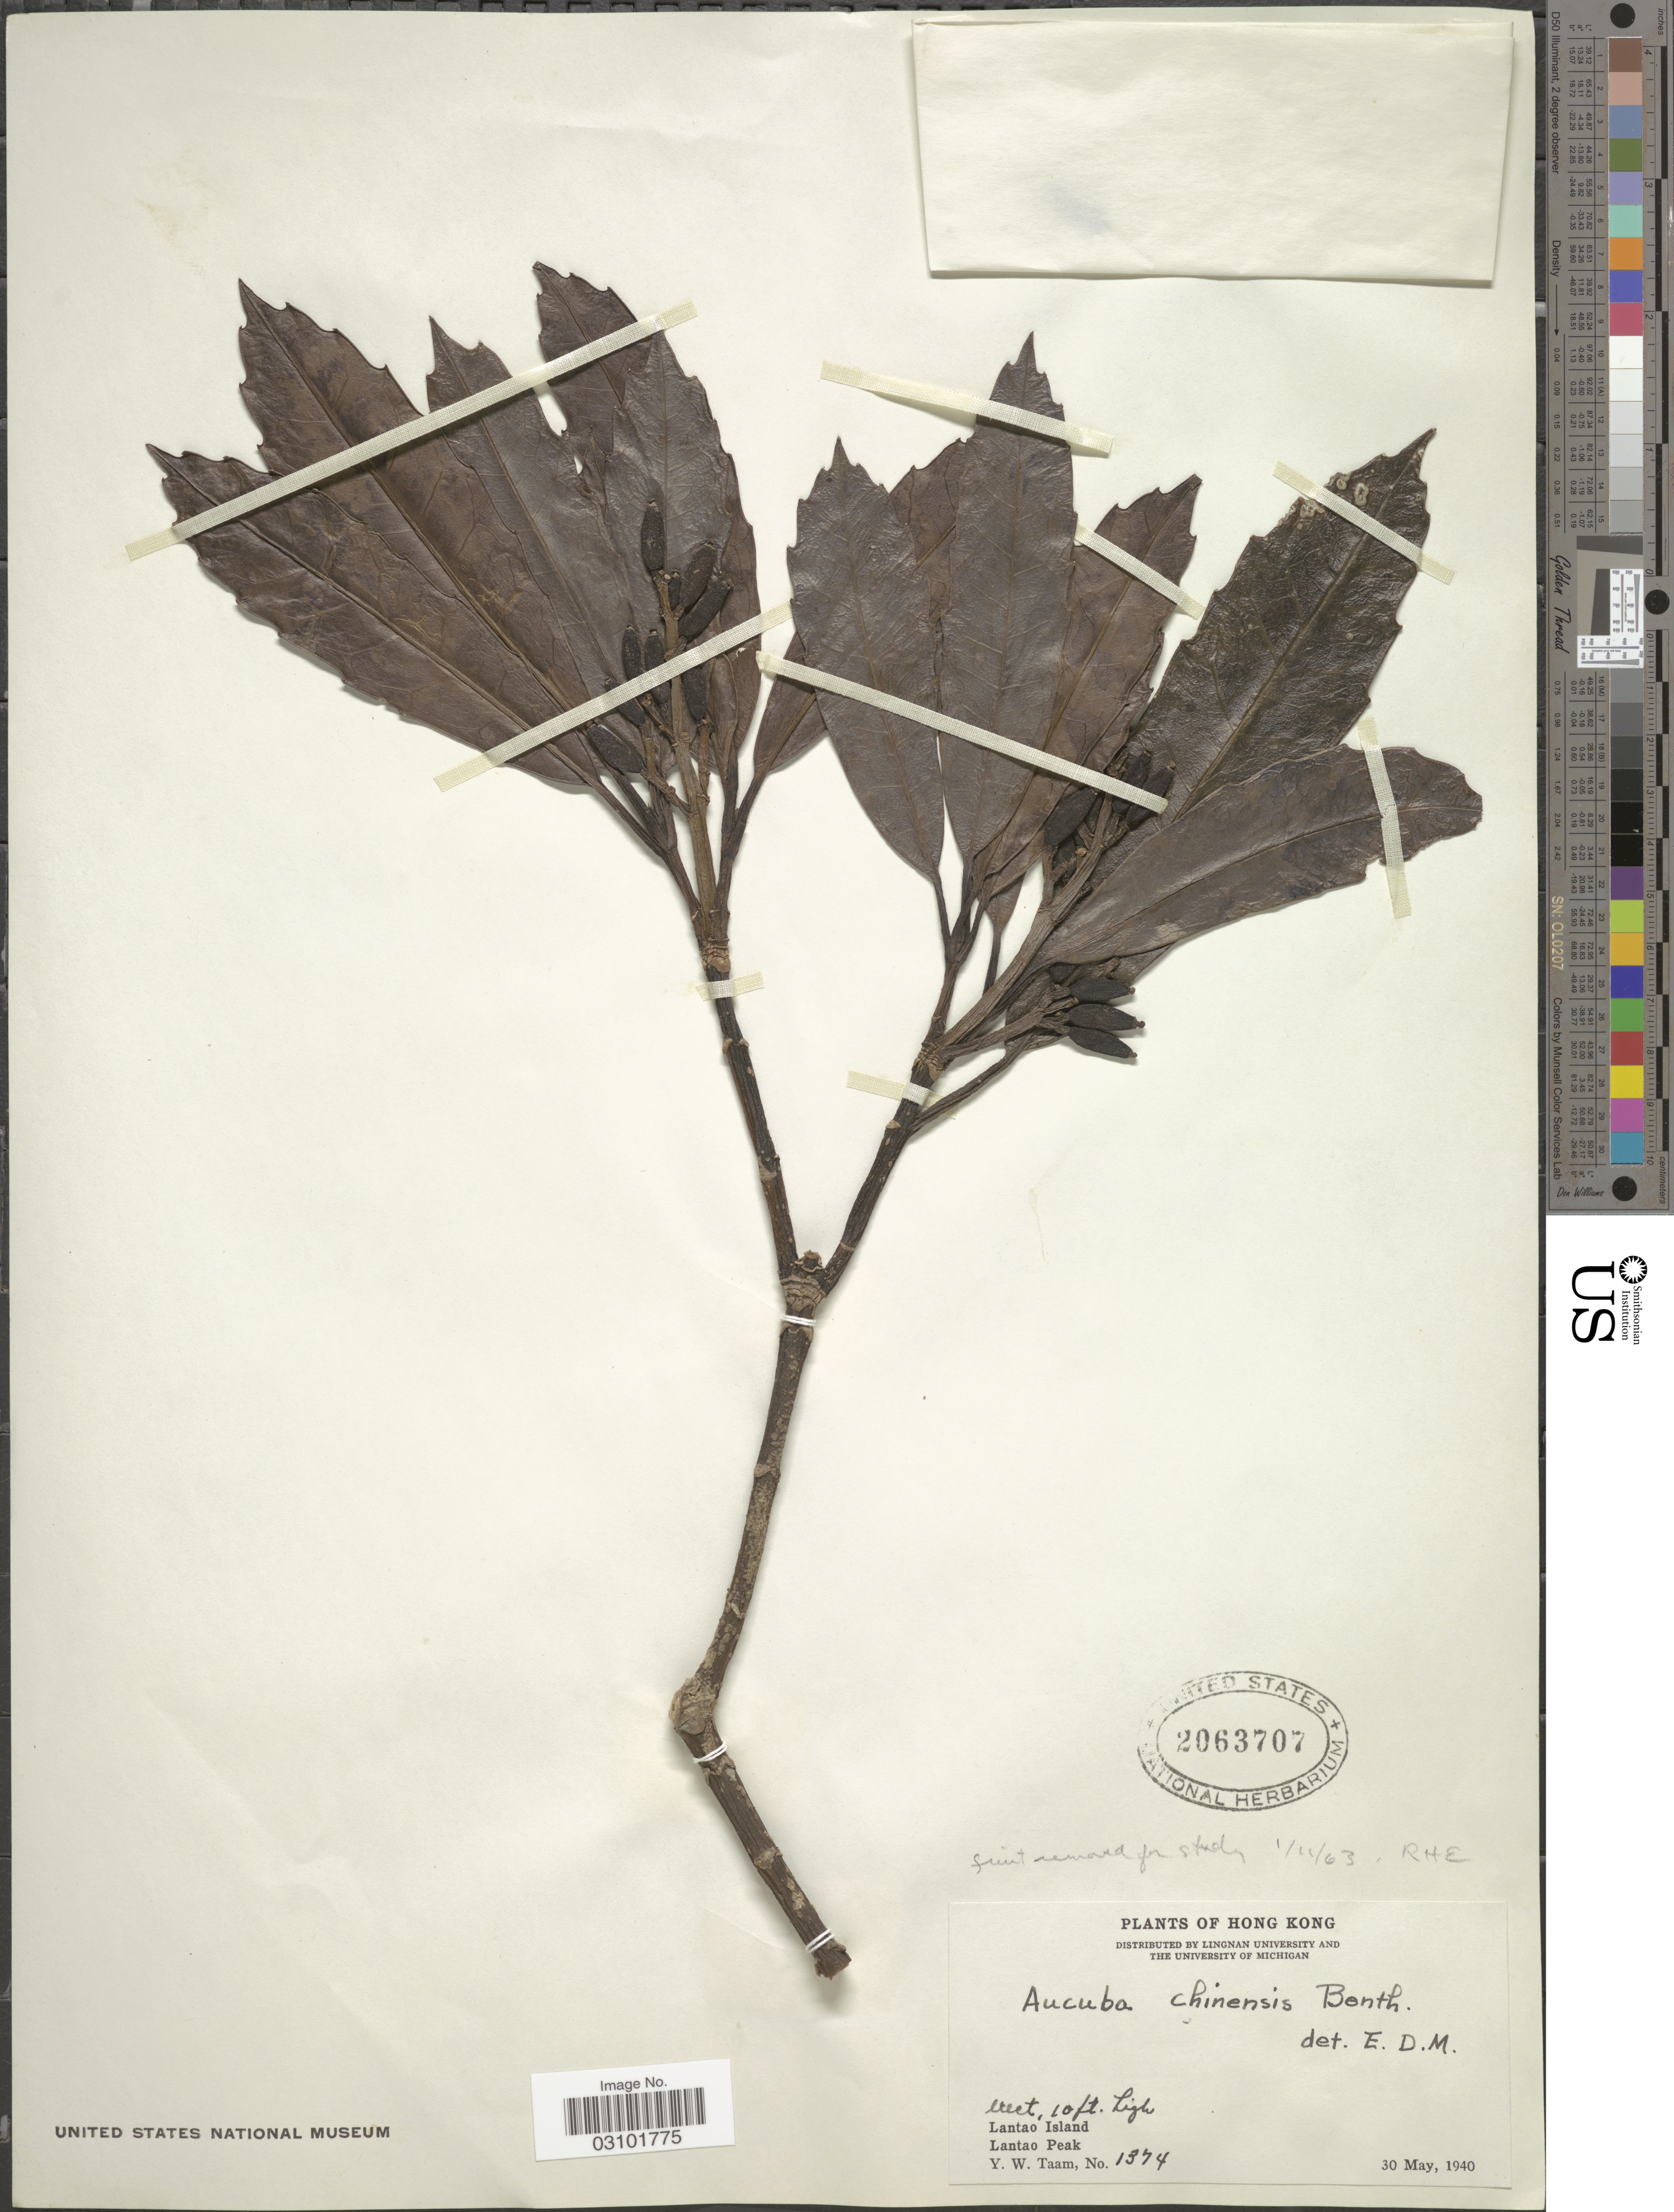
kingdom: Plantae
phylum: Tracheophyta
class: Magnoliopsida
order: Garryales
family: Garryaceae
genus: Aucuba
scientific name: Aucuba chinensis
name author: Benth.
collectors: Y. W. Taam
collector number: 1374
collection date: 1940-05-30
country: China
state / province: Hong Kong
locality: Lantao Island. Lantao Peak.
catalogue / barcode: US 2063707